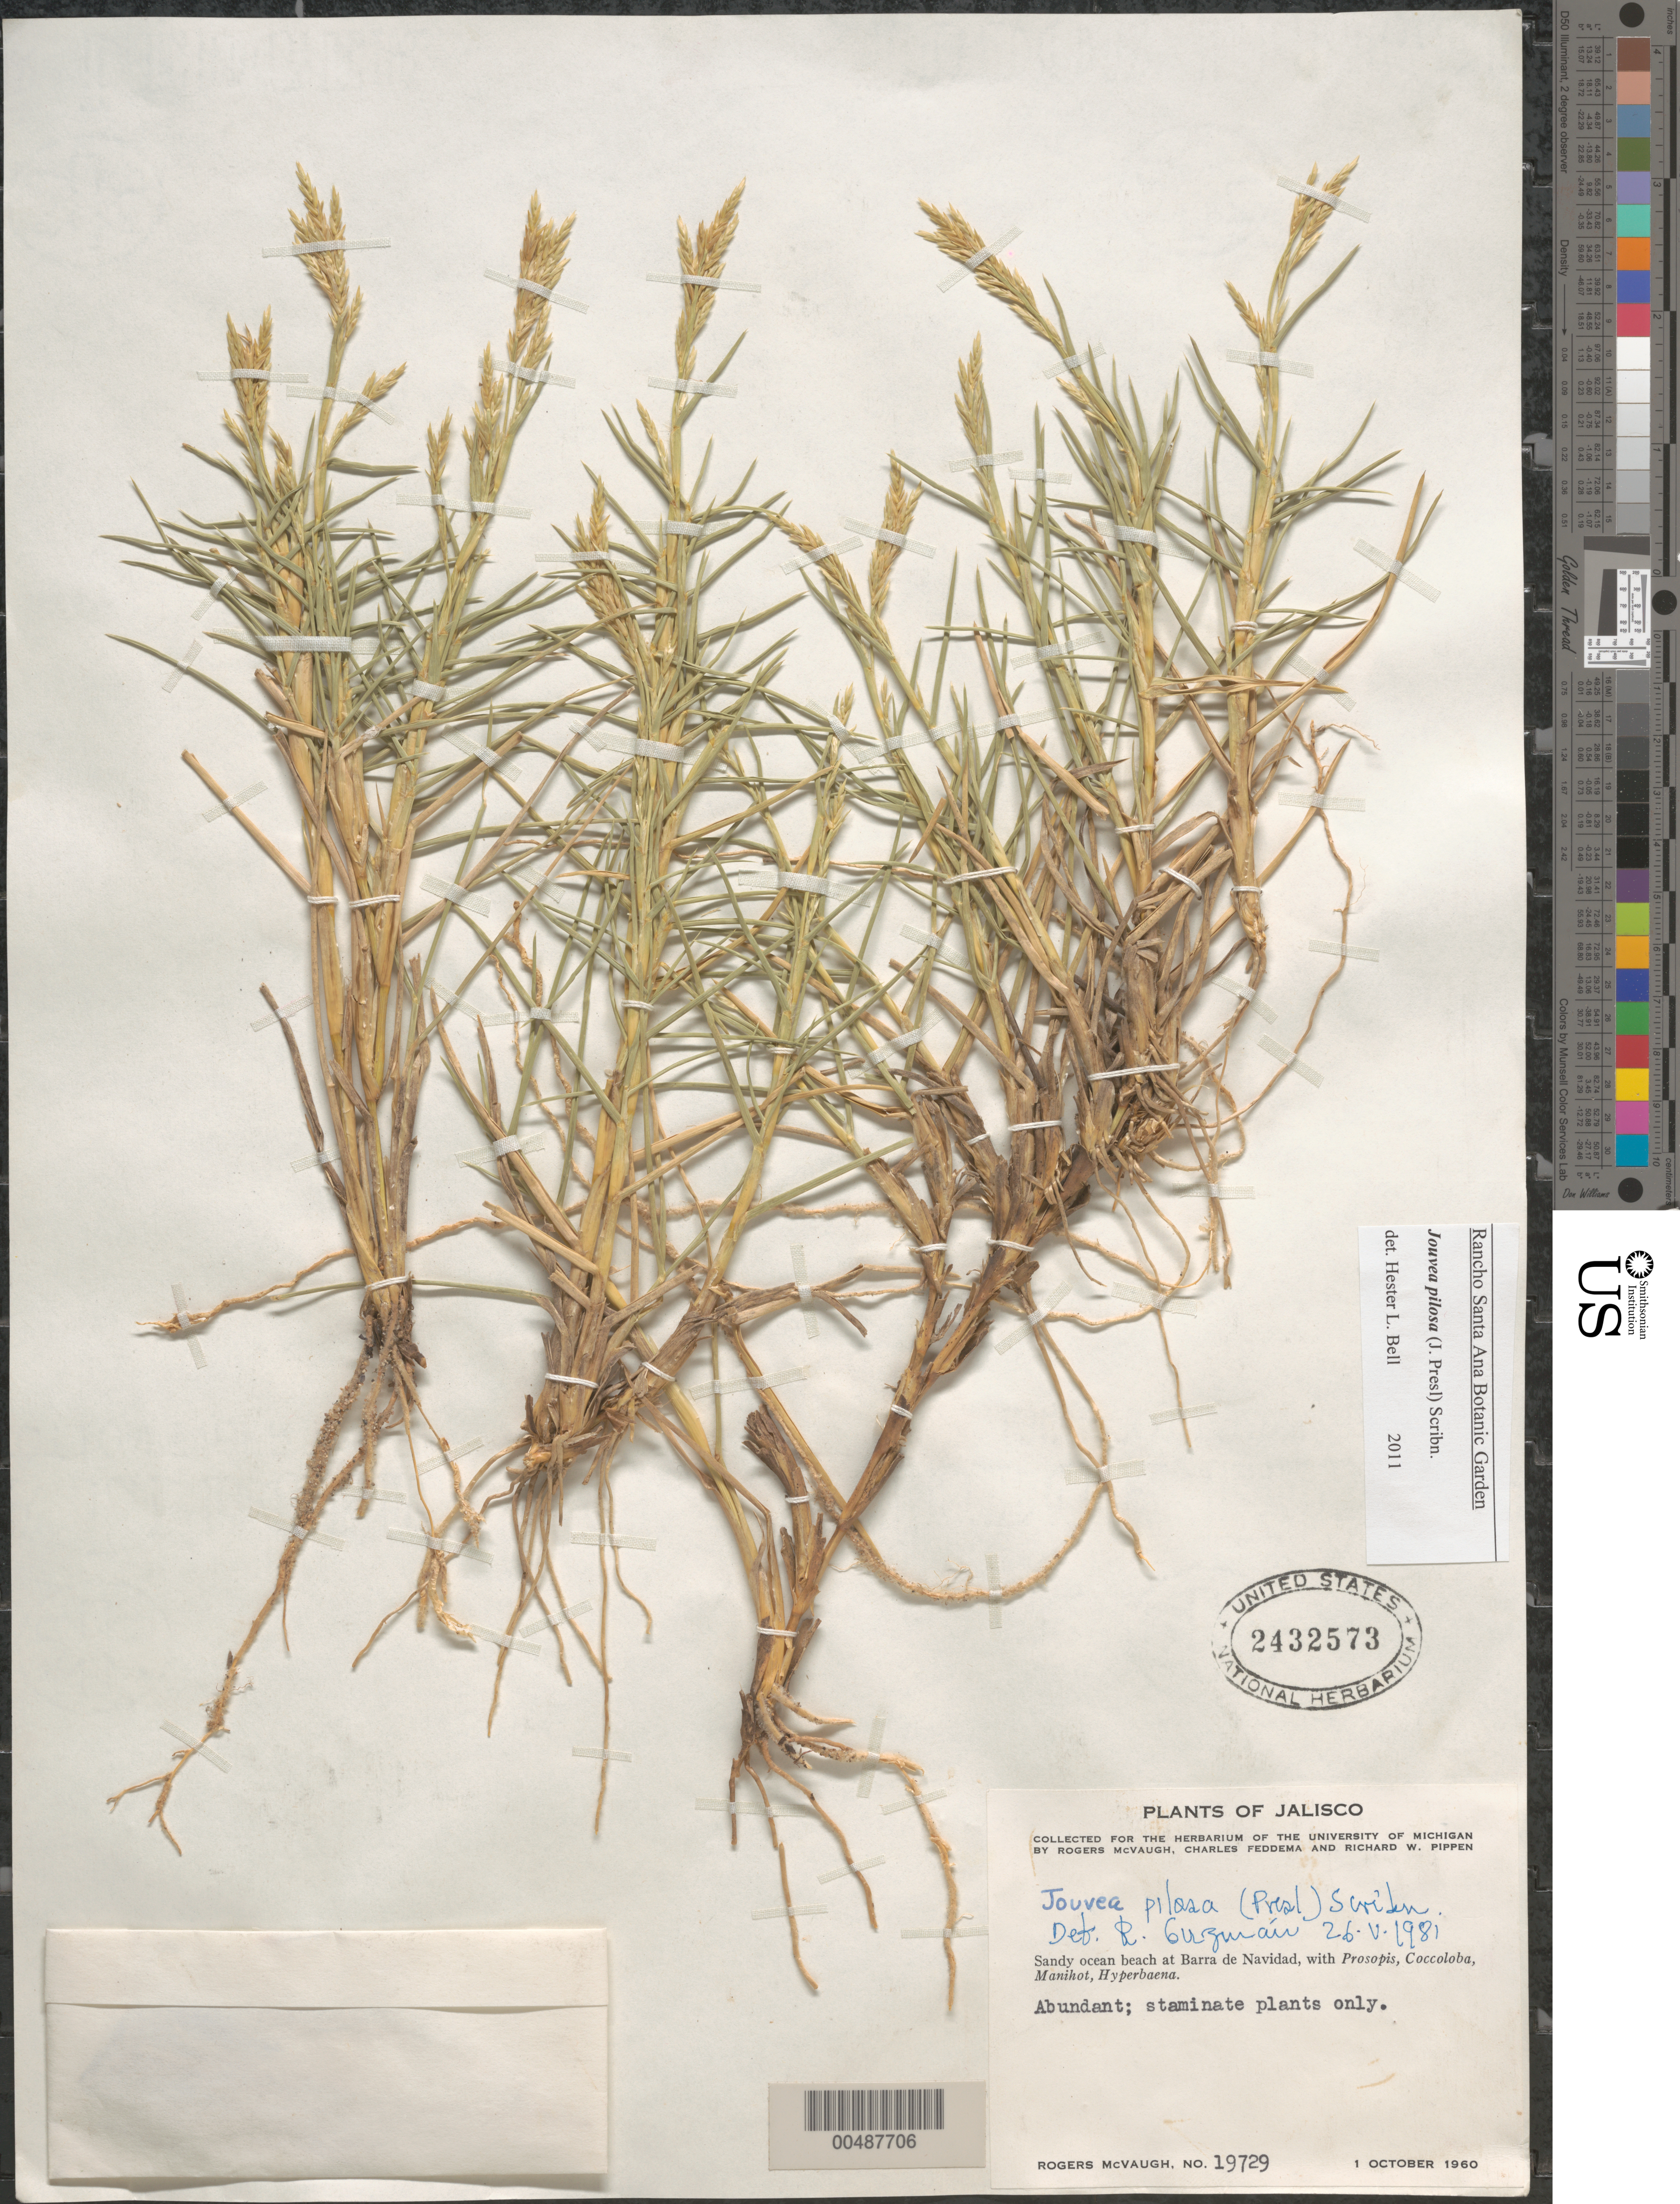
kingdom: Plantae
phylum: Tracheophyta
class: Liliopsida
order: Poales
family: Poaceae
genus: Jouvea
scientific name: Jouvea pilosa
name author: (J. Presl) Scribn.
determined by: Guzm n, R.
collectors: R. McVaugh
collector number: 19729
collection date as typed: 1 Oct 1960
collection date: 1960-10-01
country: Mexico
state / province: Jalisco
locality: Ocean beach at Barra de Navidad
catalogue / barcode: US 2432573